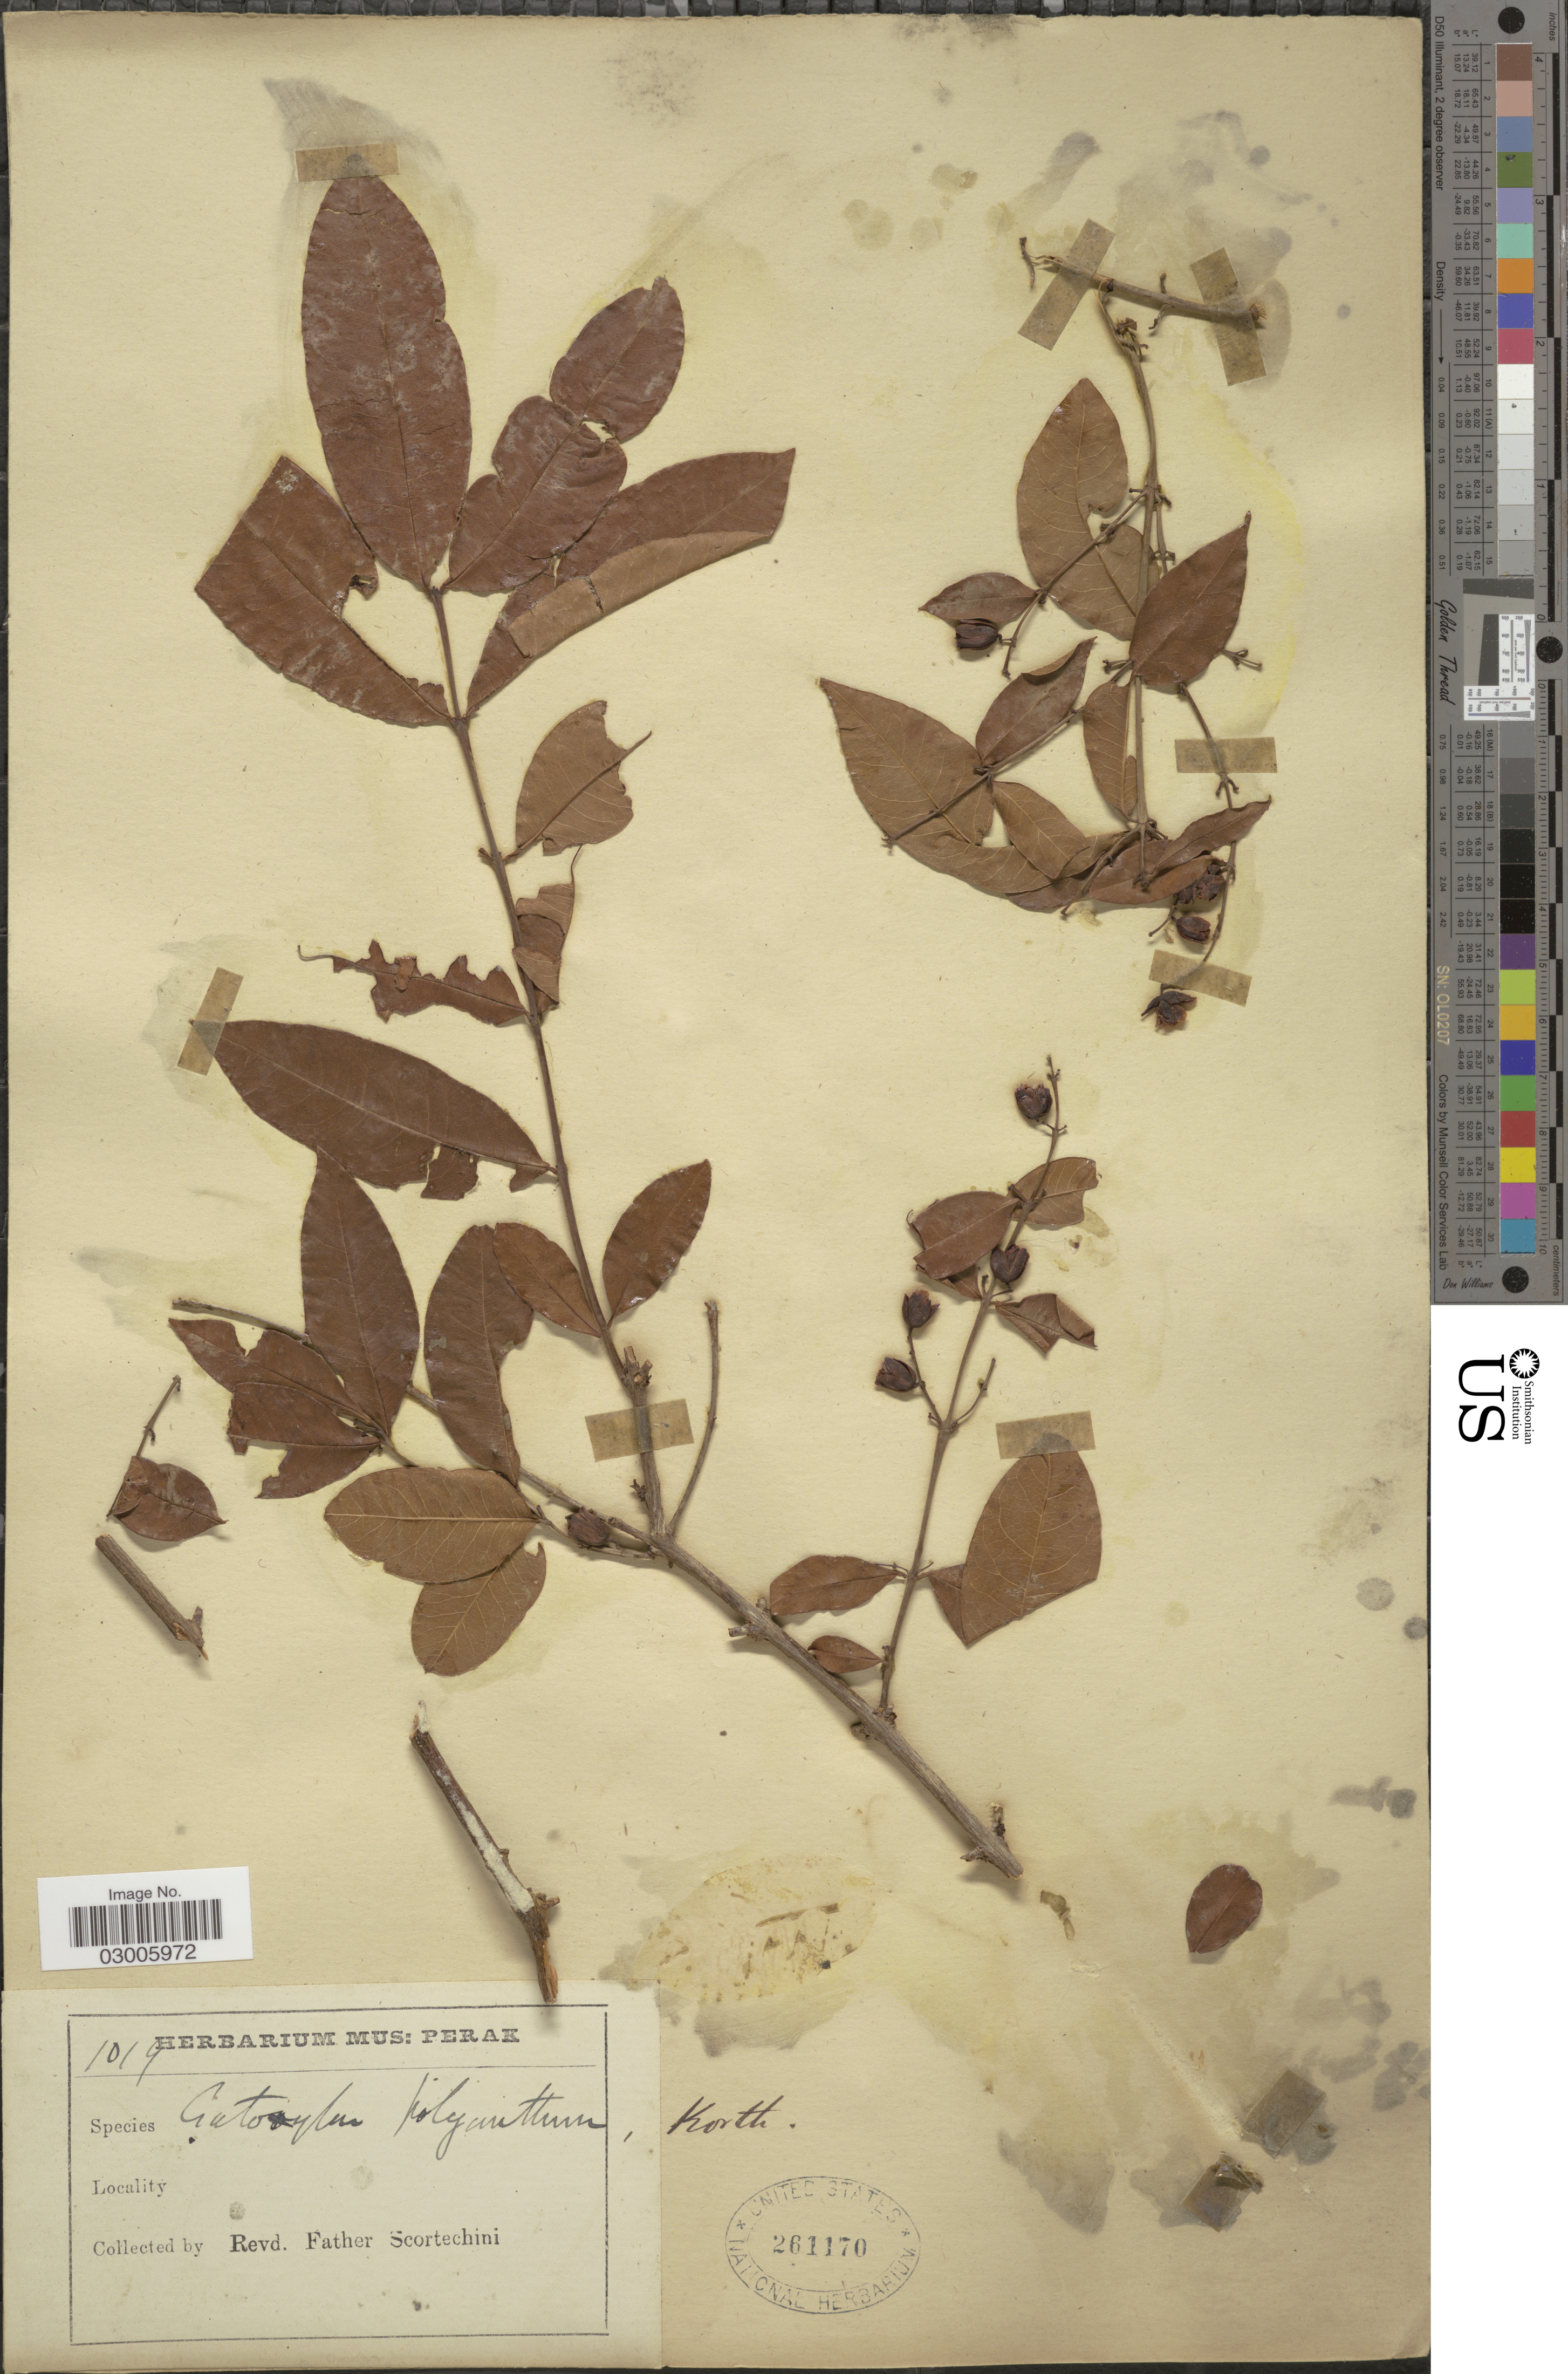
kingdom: Plantae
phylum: Tracheophyta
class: Magnoliopsida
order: Malpighiales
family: Hypericaceae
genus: Cratoxylum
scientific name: Cratoxylum polyanthum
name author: Korth.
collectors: Fr. Scortechini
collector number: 1019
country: Malaysia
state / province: Perak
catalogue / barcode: US 261170